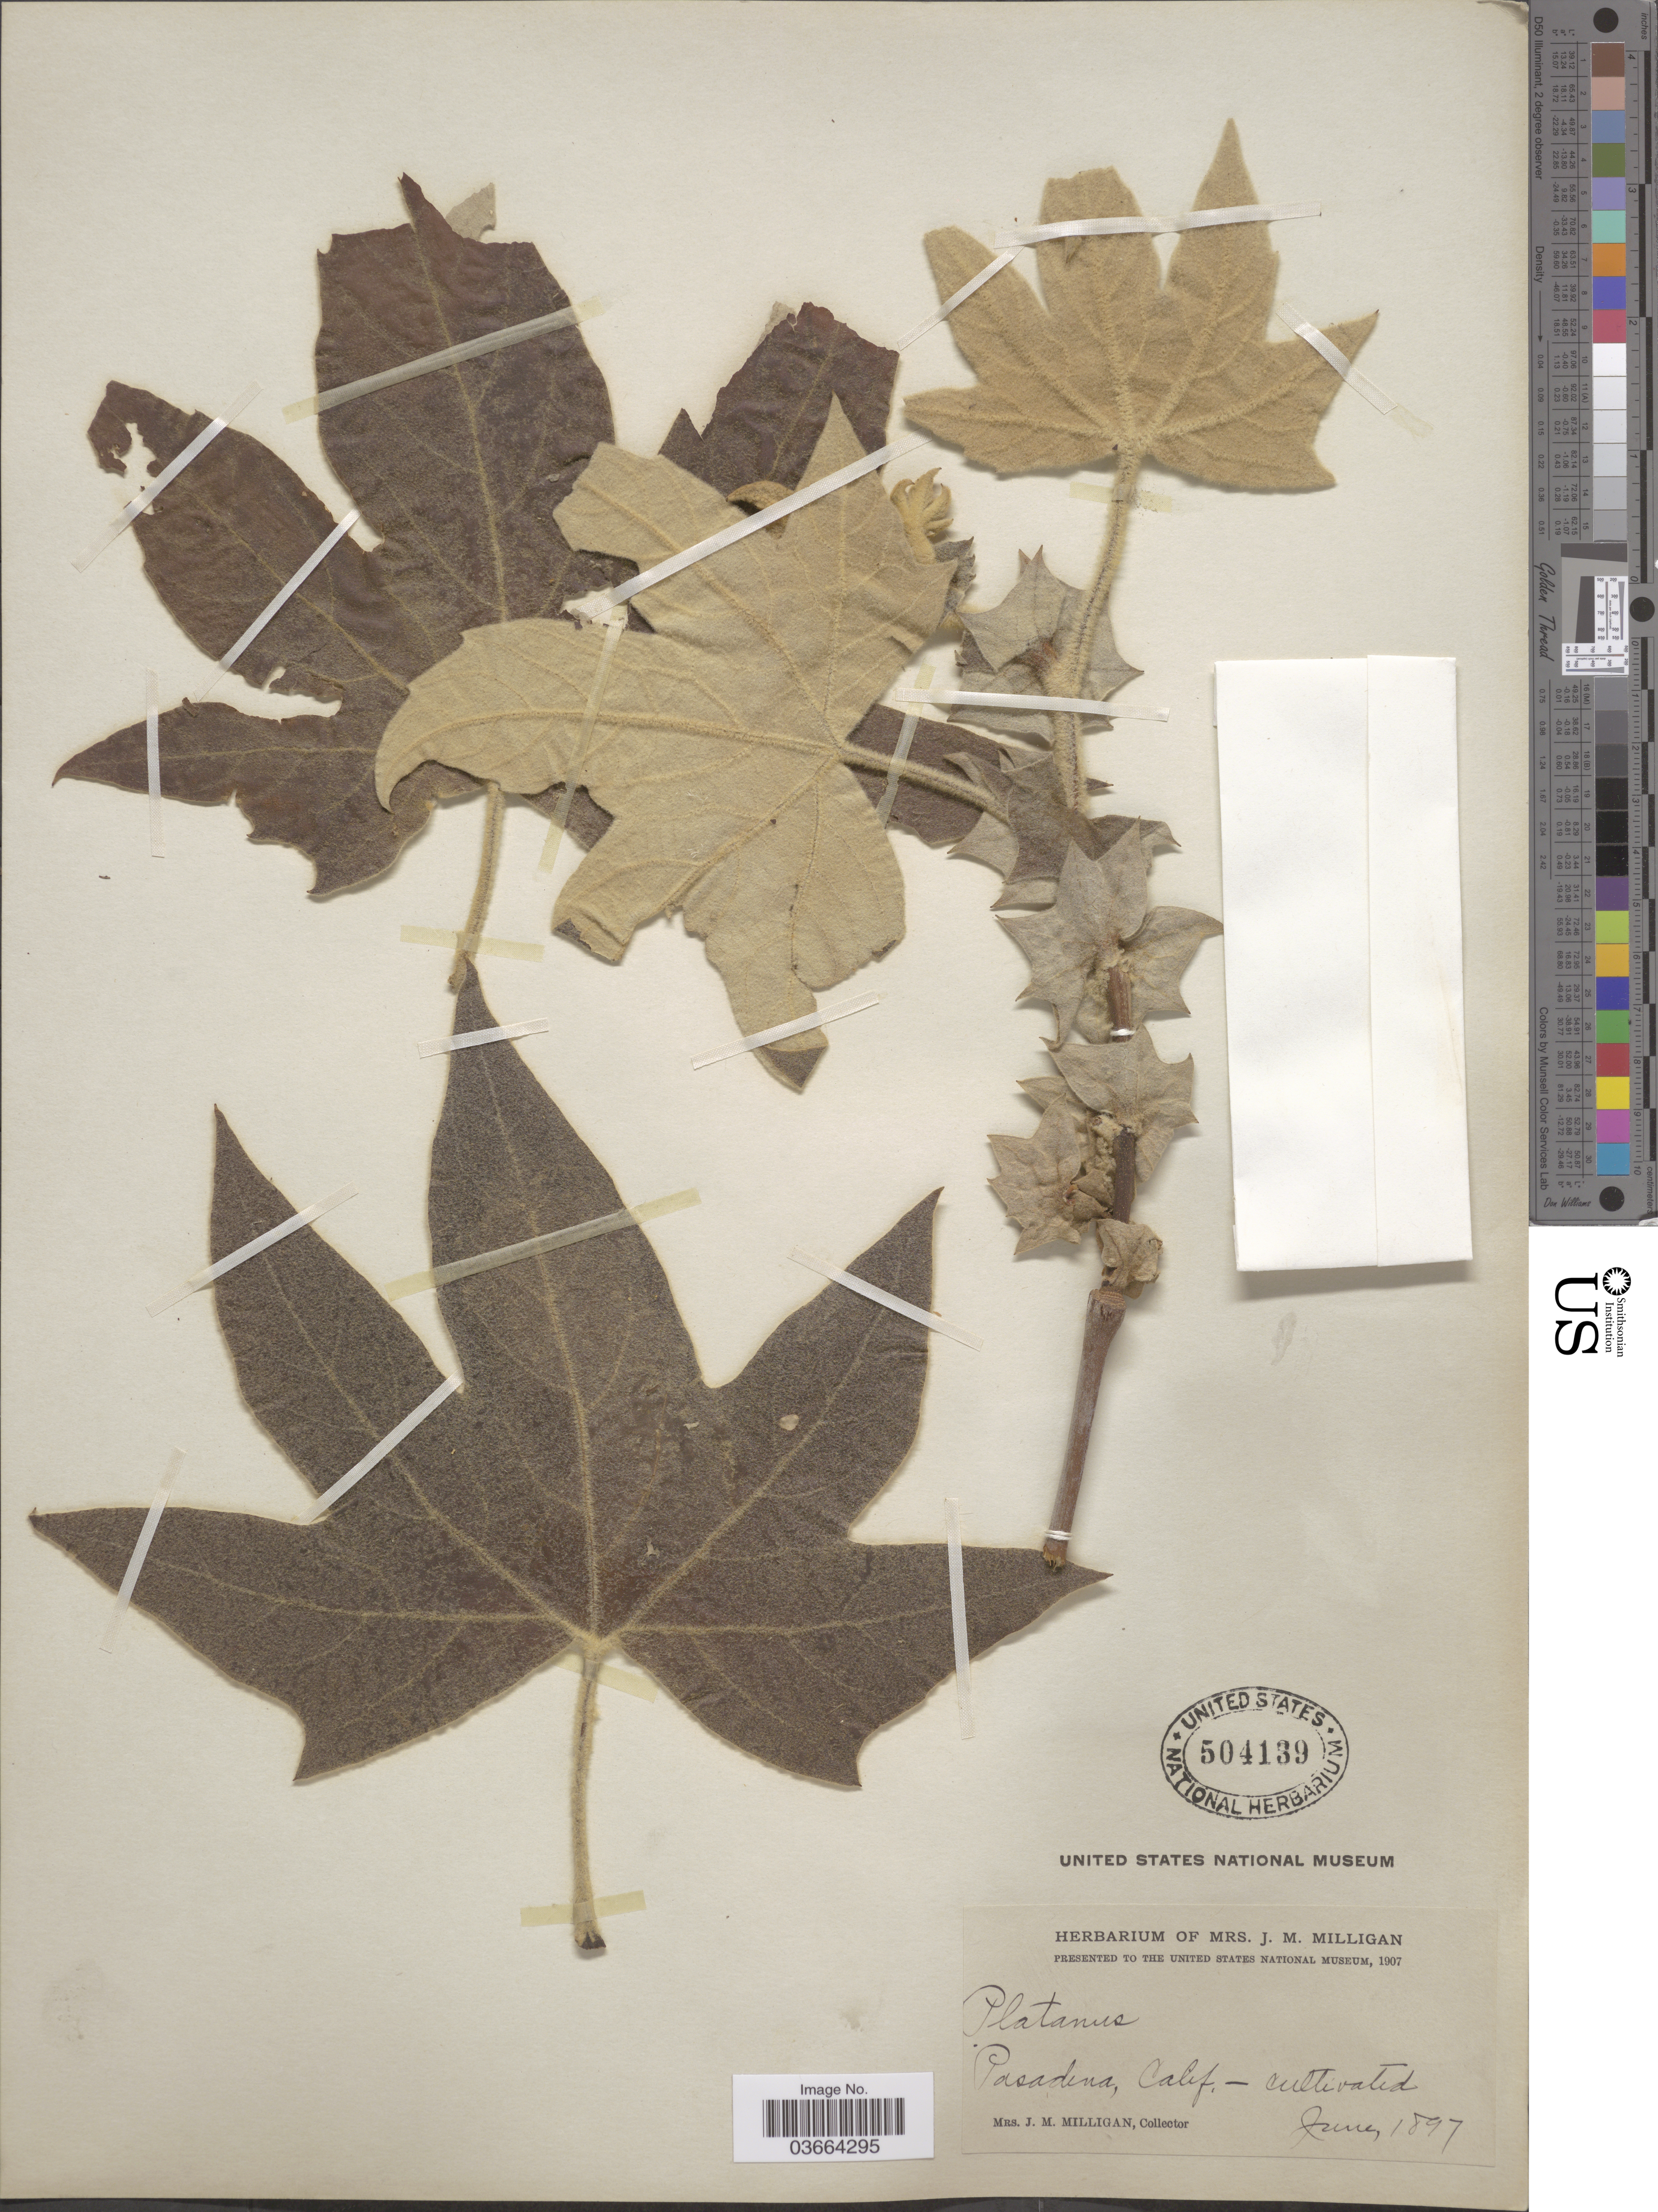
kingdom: Plantae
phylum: Tracheophyta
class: Magnoliopsida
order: Proteales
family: Platanaceae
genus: Platanus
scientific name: Platanus sp.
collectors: J. Milligan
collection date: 1897-06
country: United States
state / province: California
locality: Pasadina.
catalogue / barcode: US 504139